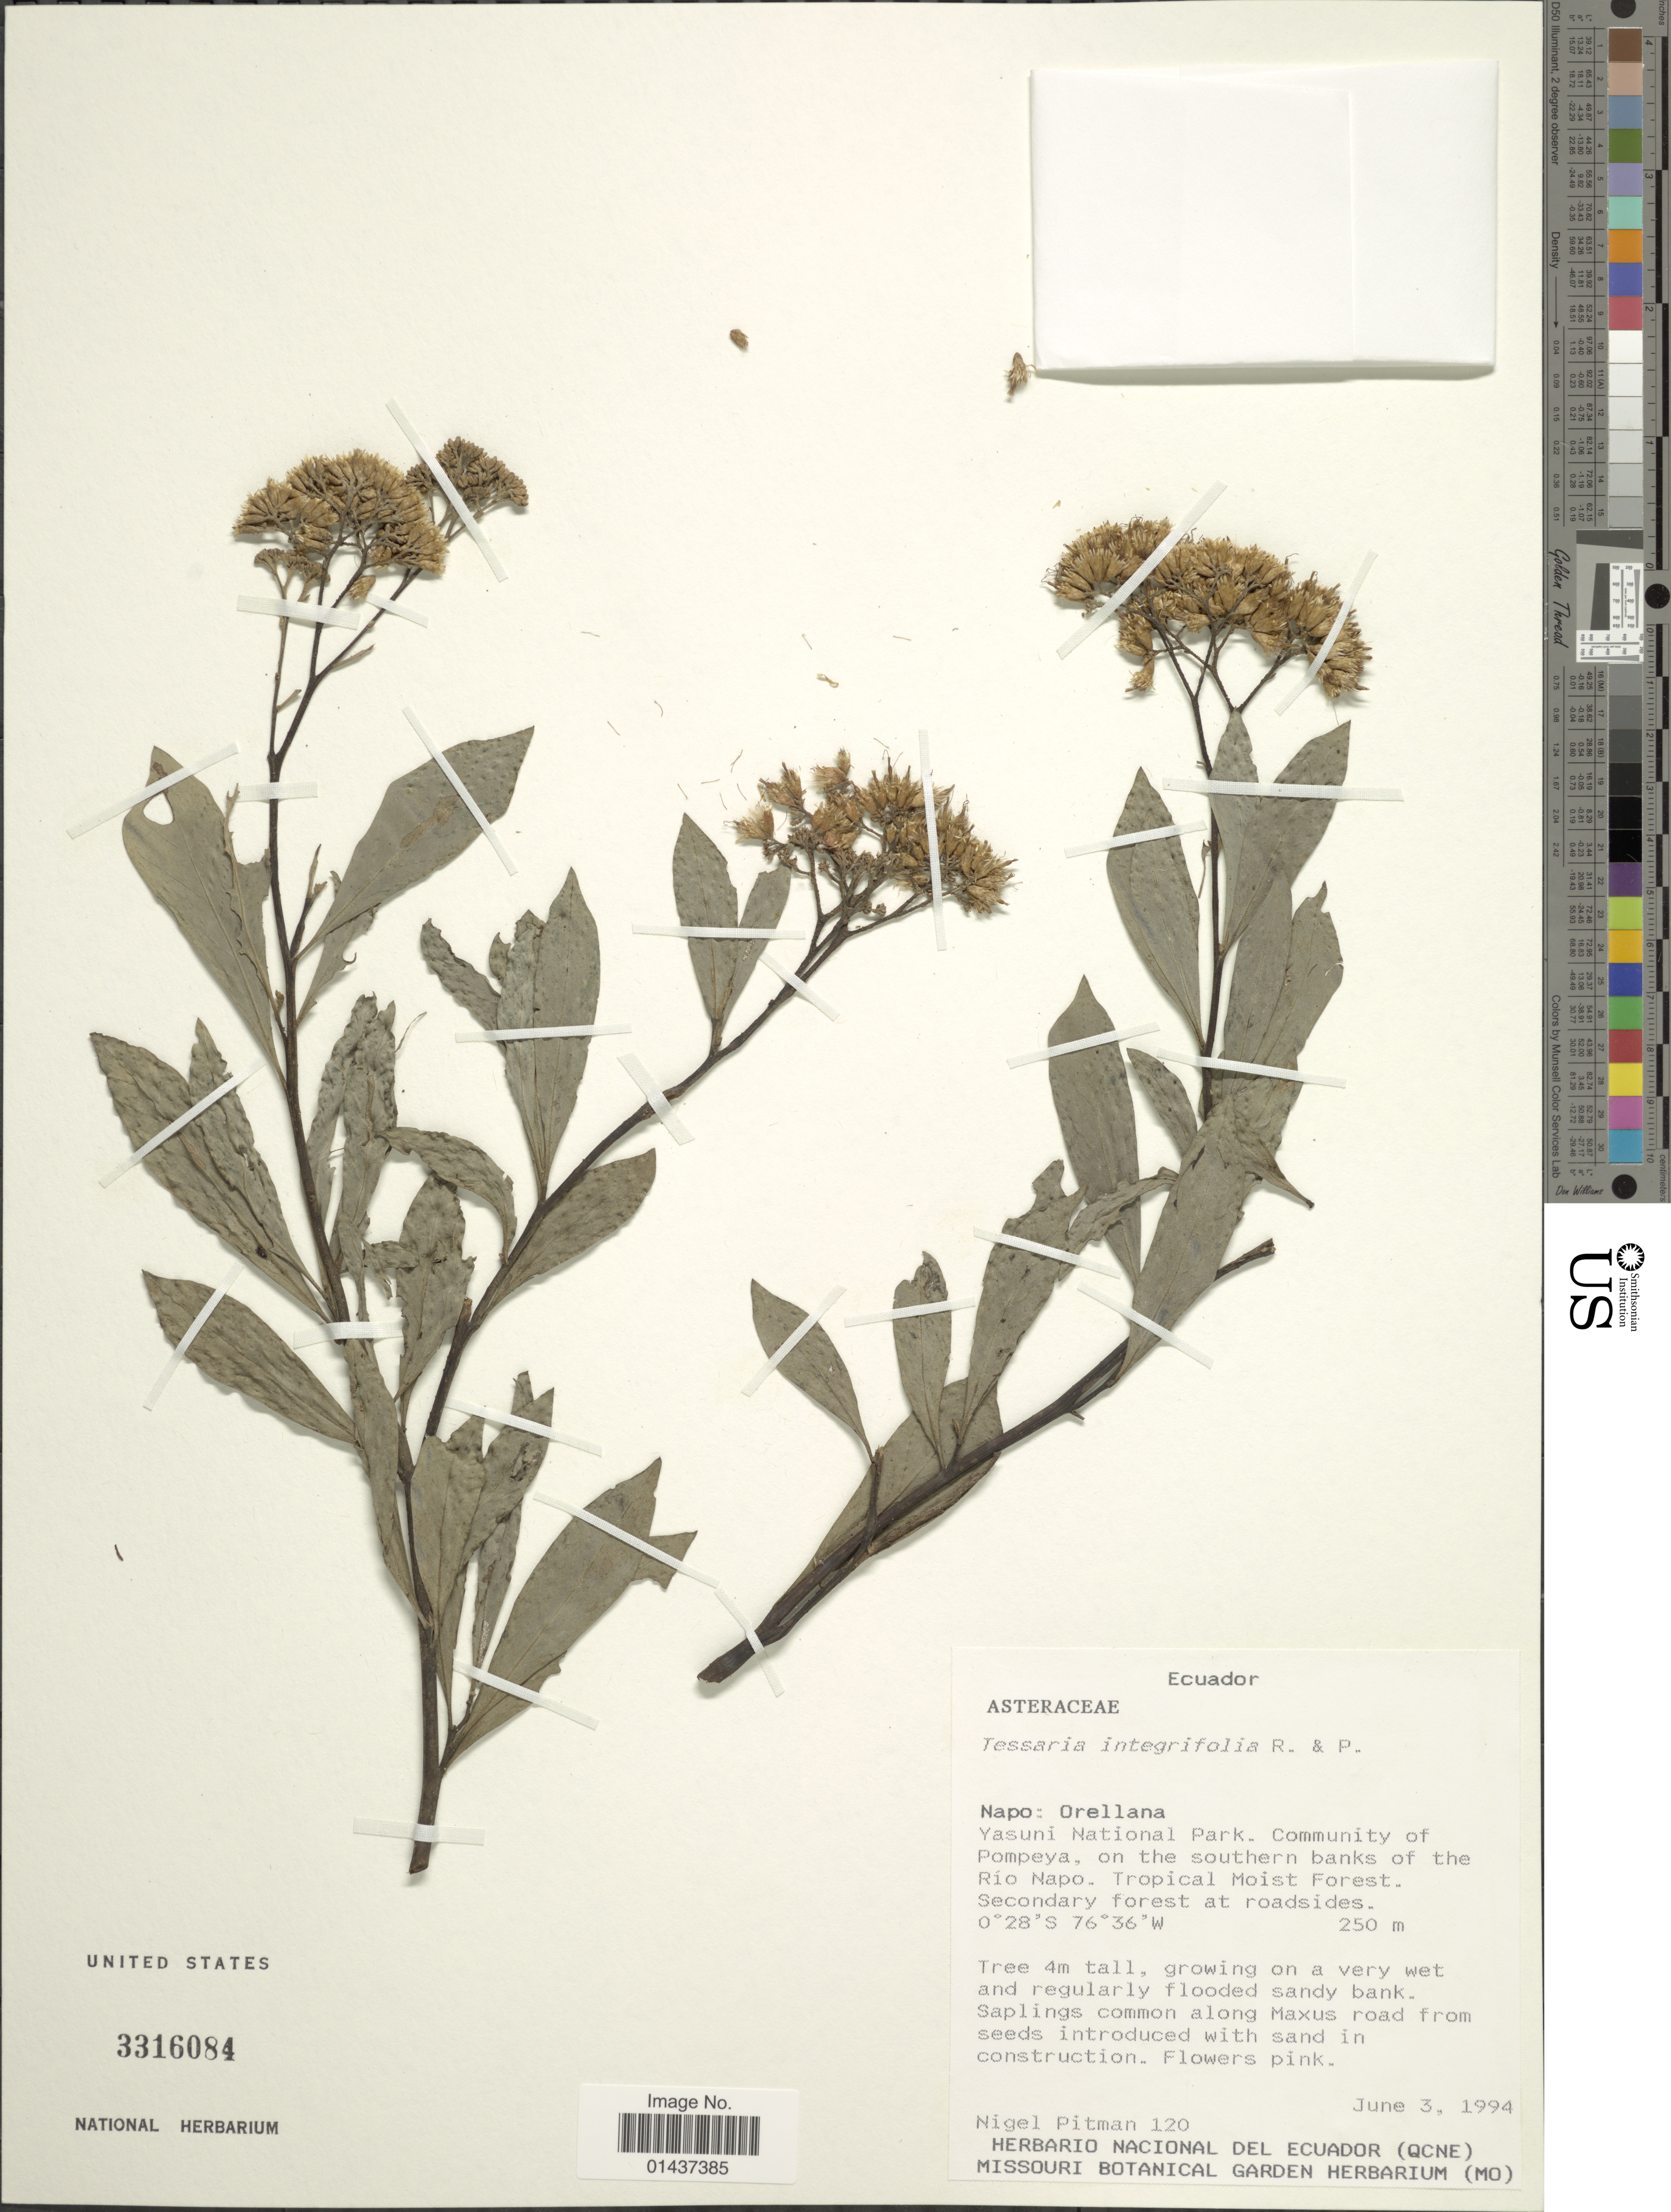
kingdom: Plantae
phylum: Tracheophyta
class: Magnoliopsida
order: Asterales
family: Asteraceae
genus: Tessaria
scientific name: Tessaria integrifolia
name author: Ruiz & Pav.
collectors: N. Pitman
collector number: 120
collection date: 1994-06-03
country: Ecuador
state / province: Napo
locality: Orellana, Yasuni National Park. Community of Pompeya, on the southern banks of the Río Napo. Tropicl Moist Forest. Secondary forest at roadsides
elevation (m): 250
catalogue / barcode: US 3316084